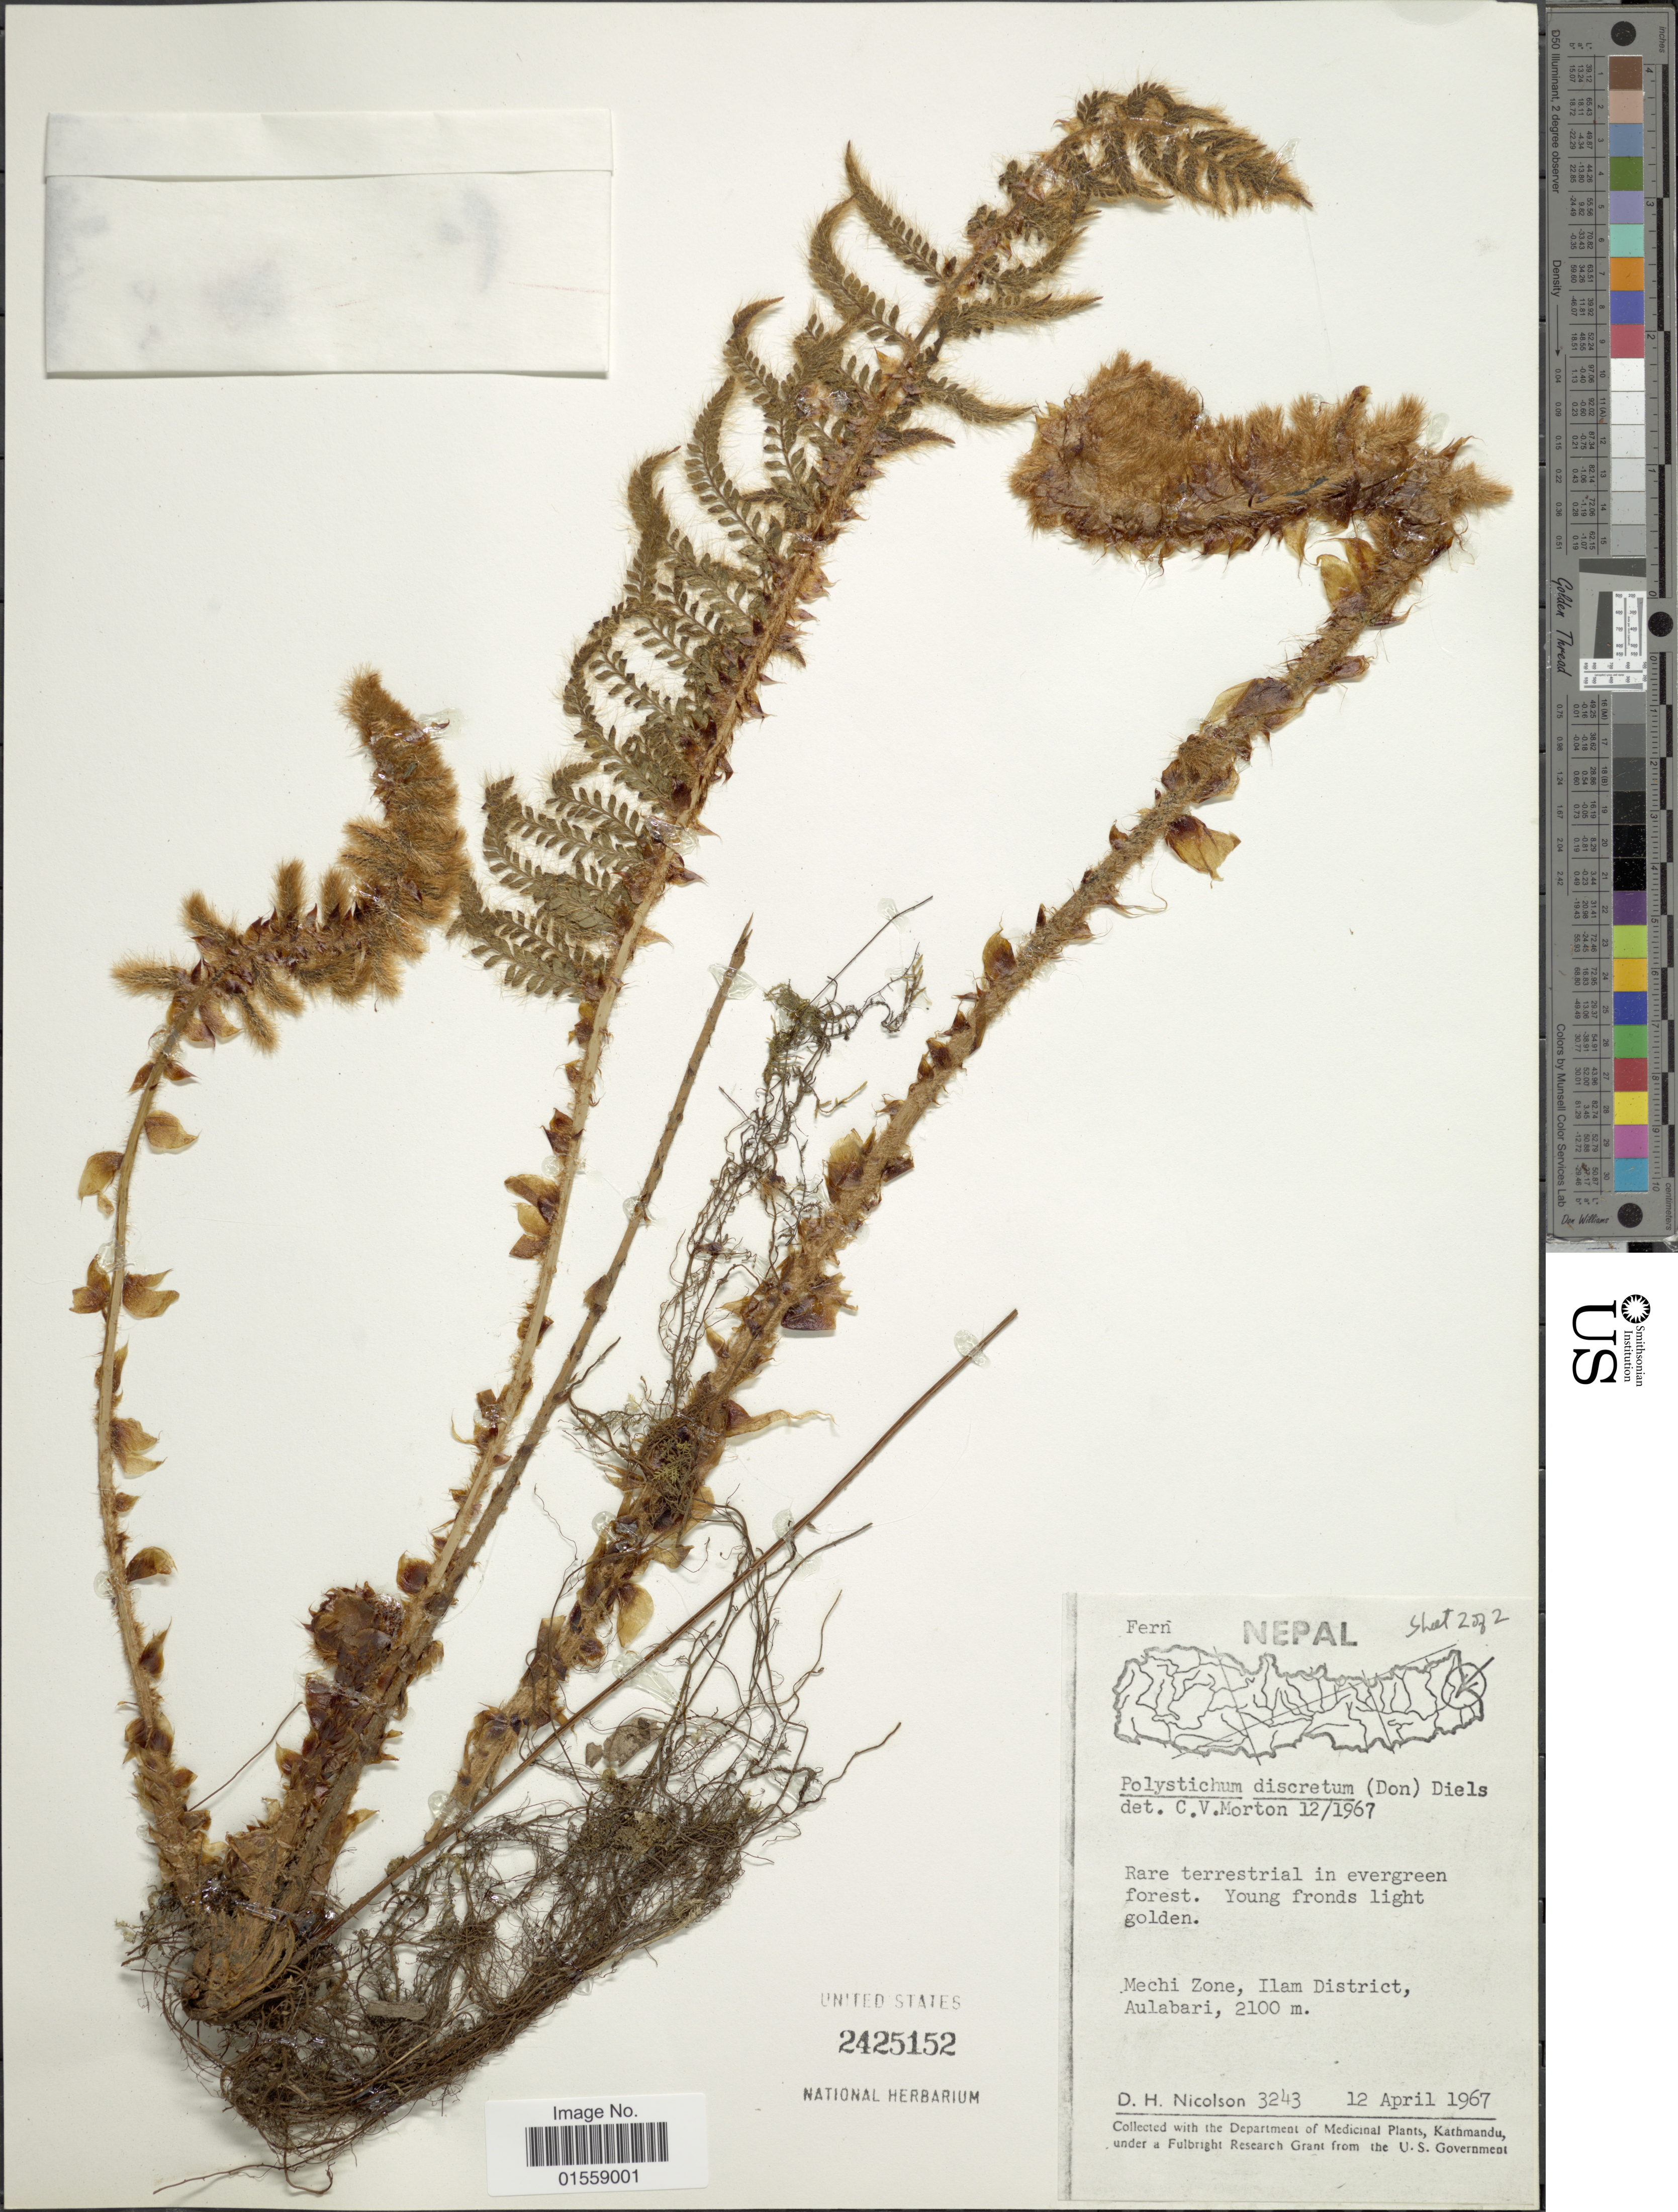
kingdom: Plantae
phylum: Tracheophyta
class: Polypodiopsida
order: Polypodiales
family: Dryopteridaceae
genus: Polystichum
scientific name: Polystichum discretum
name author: (D. Don) J. Sm.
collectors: D. H. Nicolson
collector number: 3243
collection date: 1967-04-12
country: Nepal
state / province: Mechi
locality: Ilam Distrcit, Aulabari.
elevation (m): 2100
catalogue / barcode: US 2425152